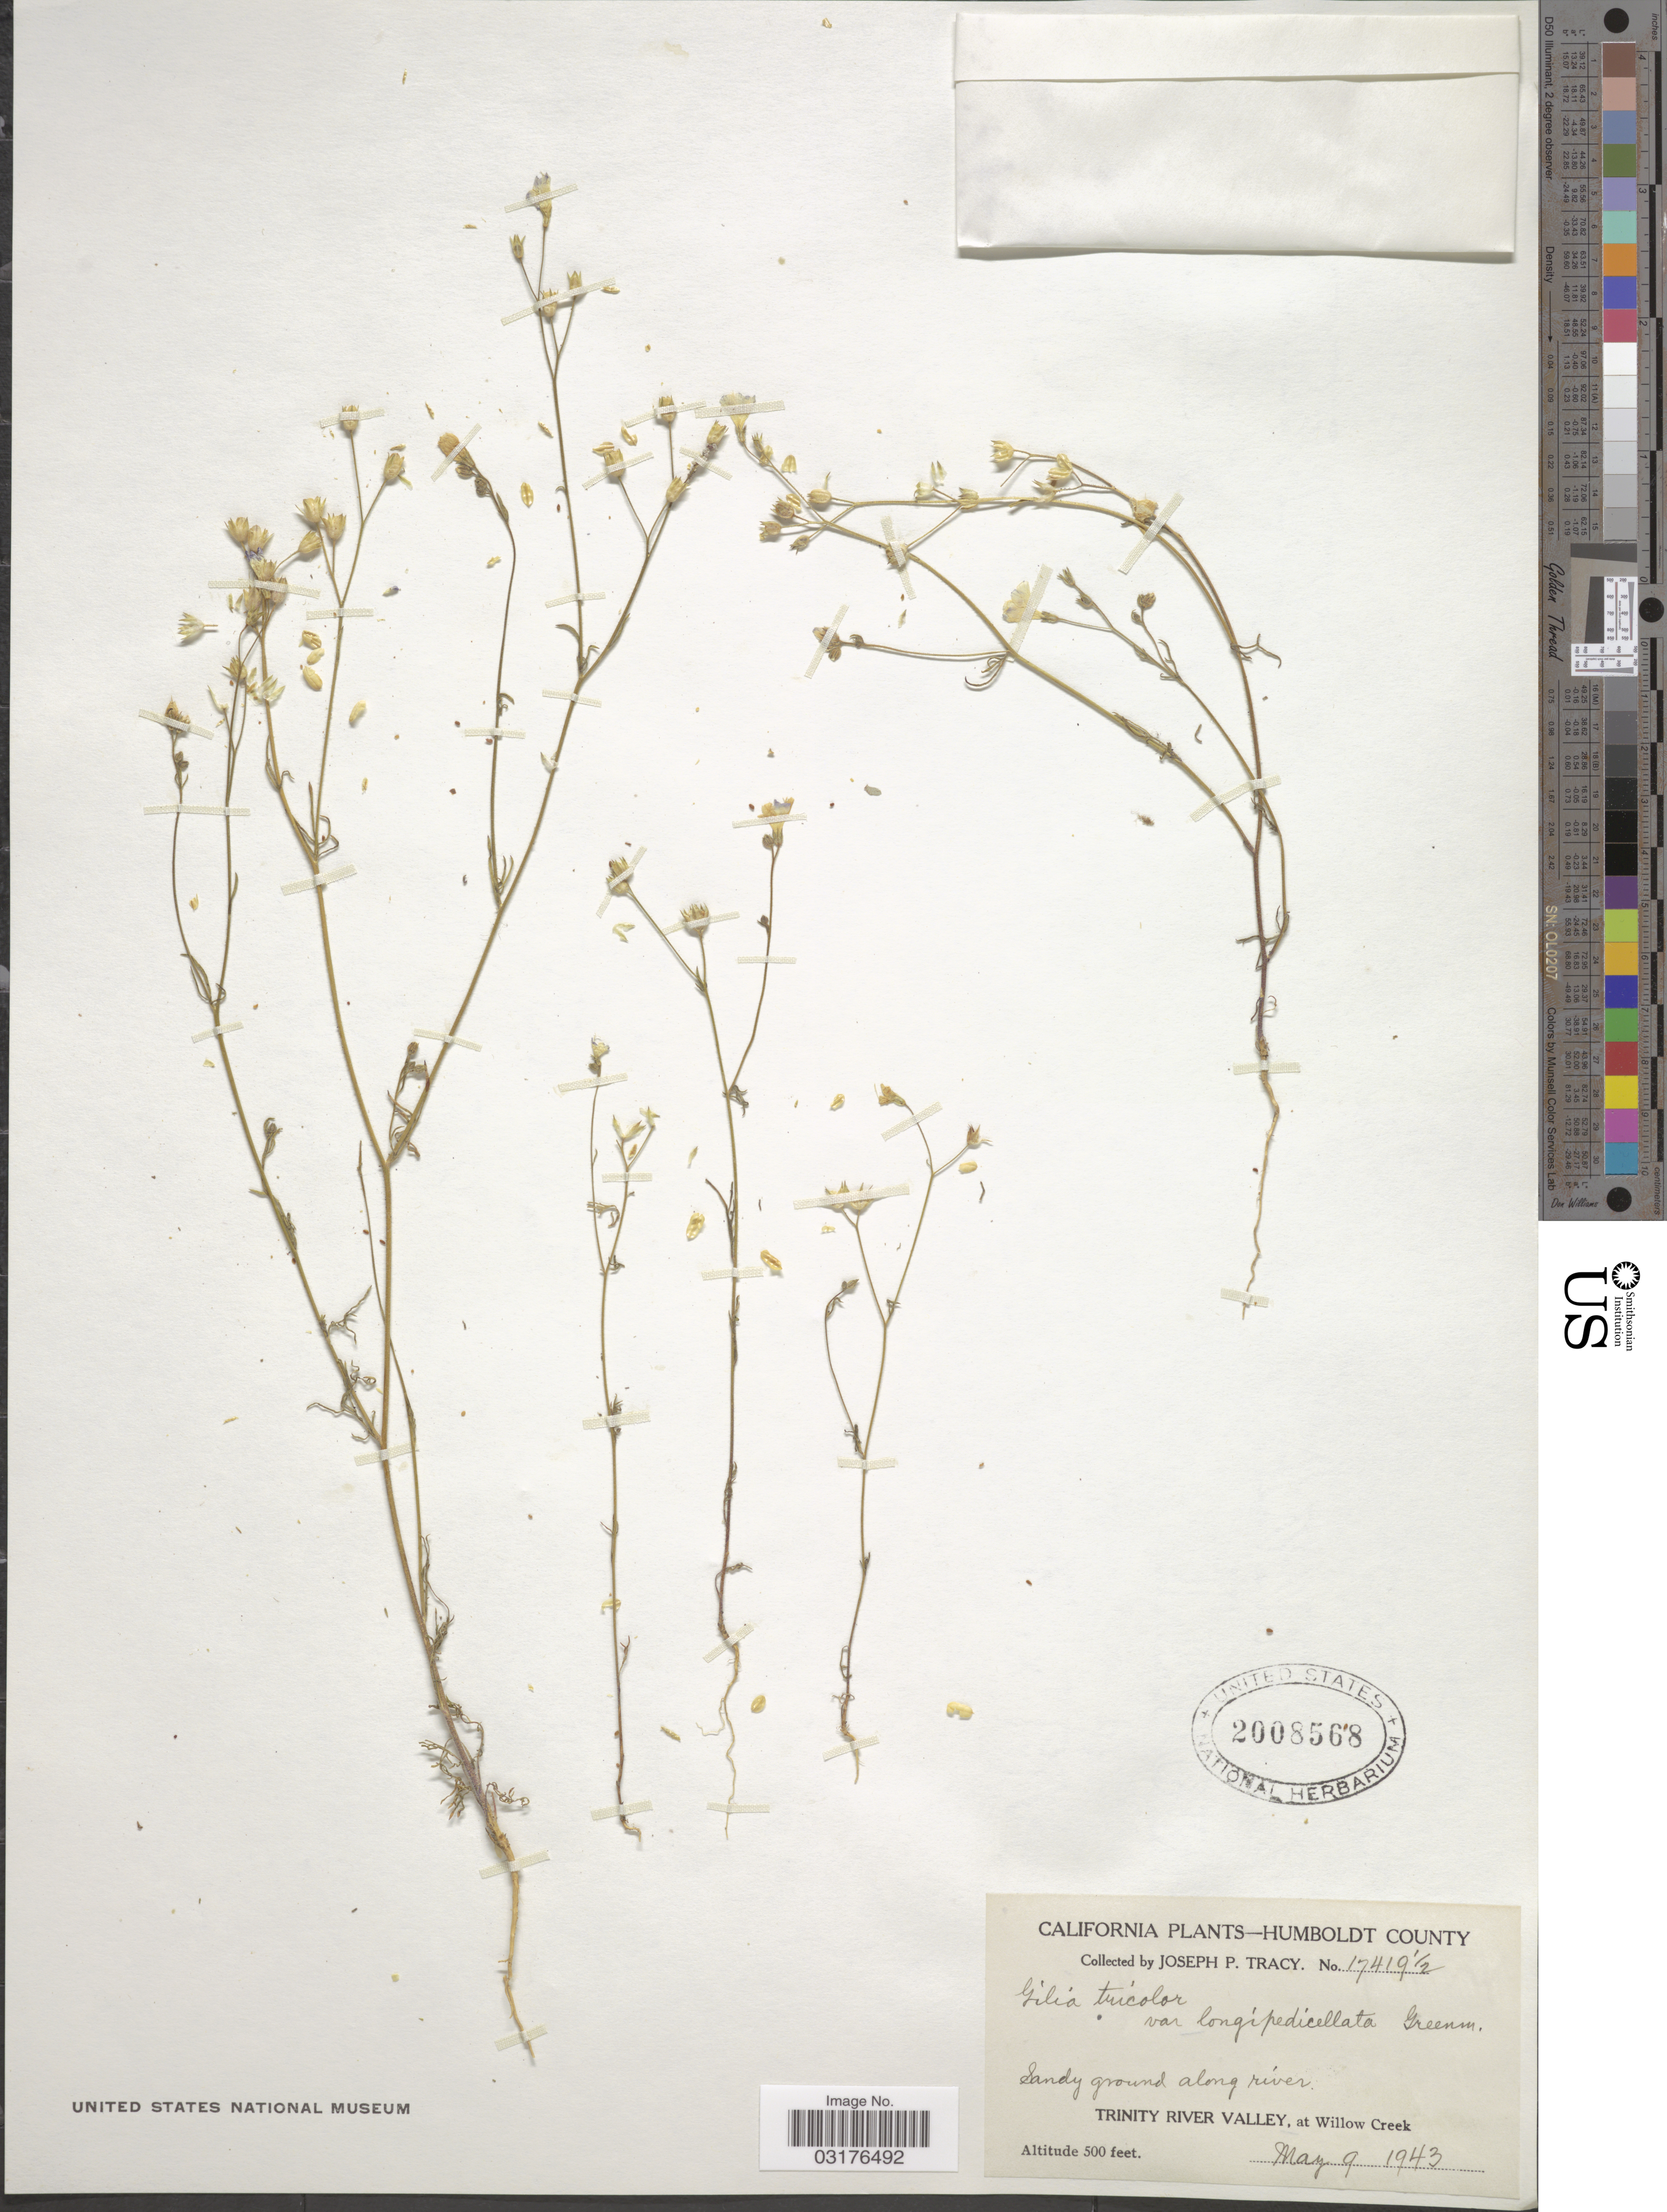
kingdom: Plantae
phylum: Tracheophyta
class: Magnoliopsida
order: Ericales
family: Polemoniaceae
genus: Gilia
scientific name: Gilia tricolor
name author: Benth.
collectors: J. Tracy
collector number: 17419½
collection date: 1943-05-09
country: United States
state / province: California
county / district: Humboldt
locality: Humboldt County. Sandy ground along river. Trinity River Valley, at Willow Creek.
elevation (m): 152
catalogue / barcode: US 2008568